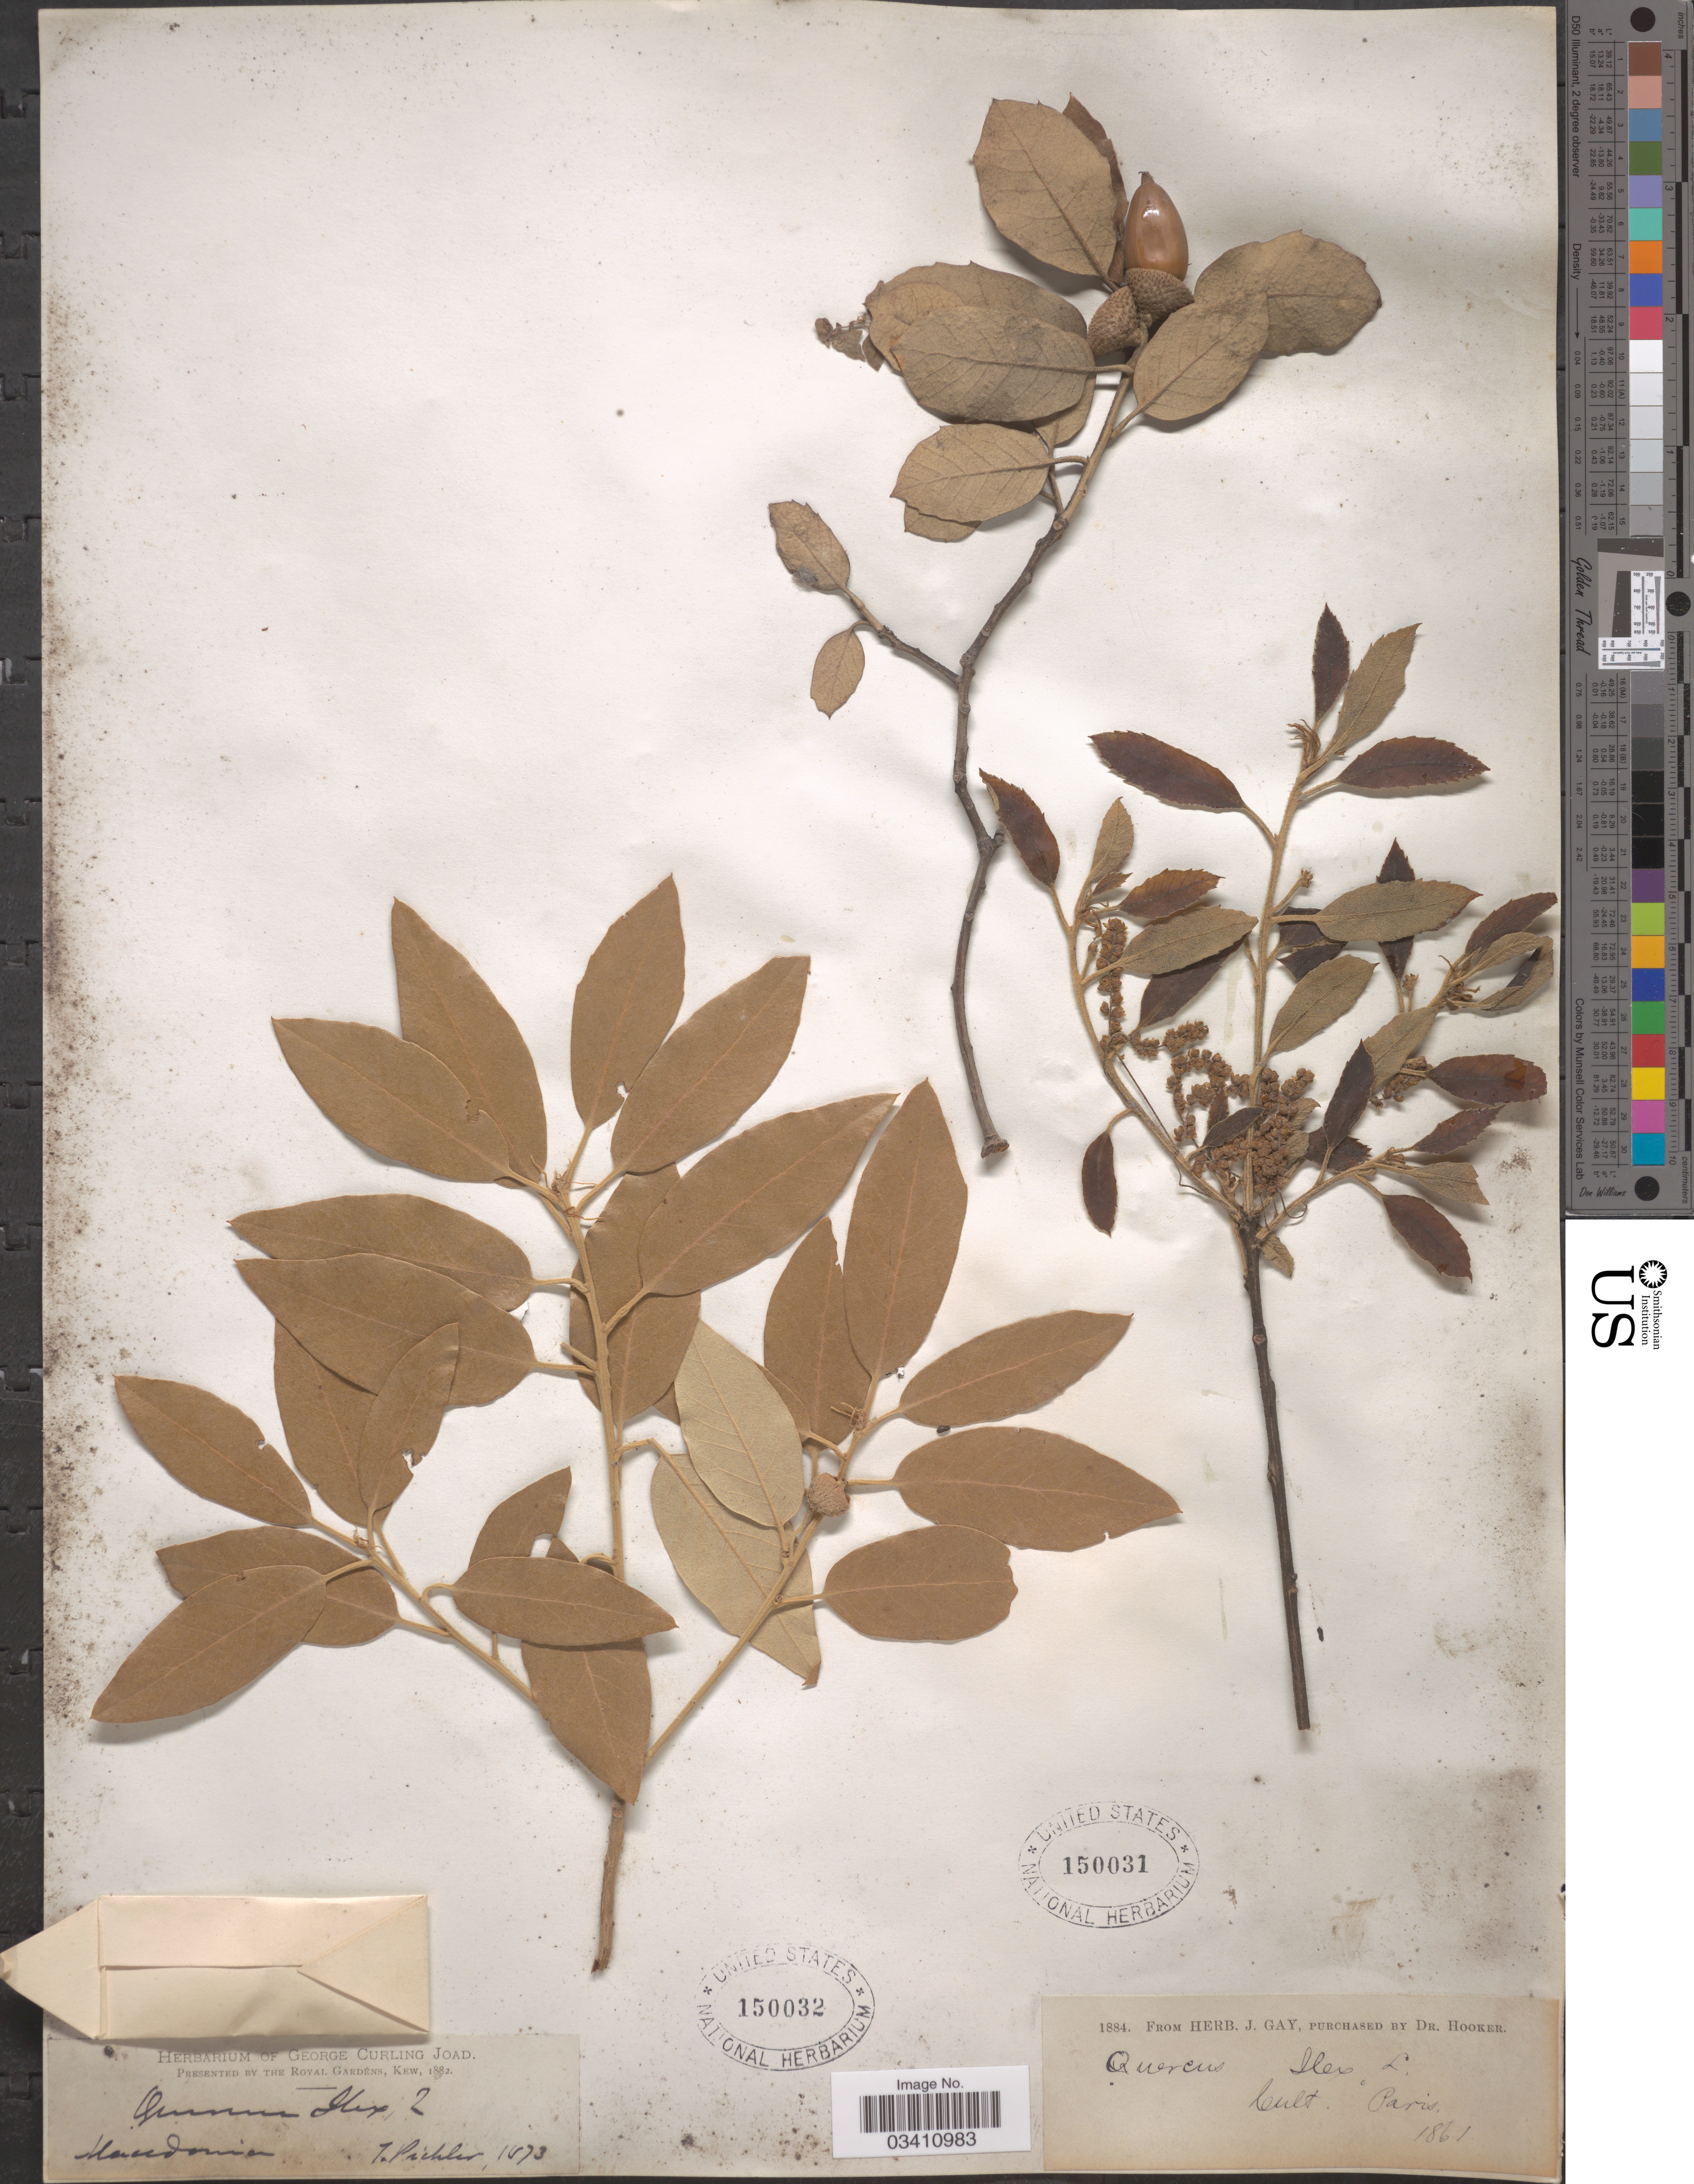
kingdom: Plantae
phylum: Tracheophyta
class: Magnoliopsida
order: Fagales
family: Fagaceae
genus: Quercus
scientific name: Quercus ilex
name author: Lour.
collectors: T. Pichler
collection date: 1873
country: Greece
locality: Macedonia.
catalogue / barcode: US 150032